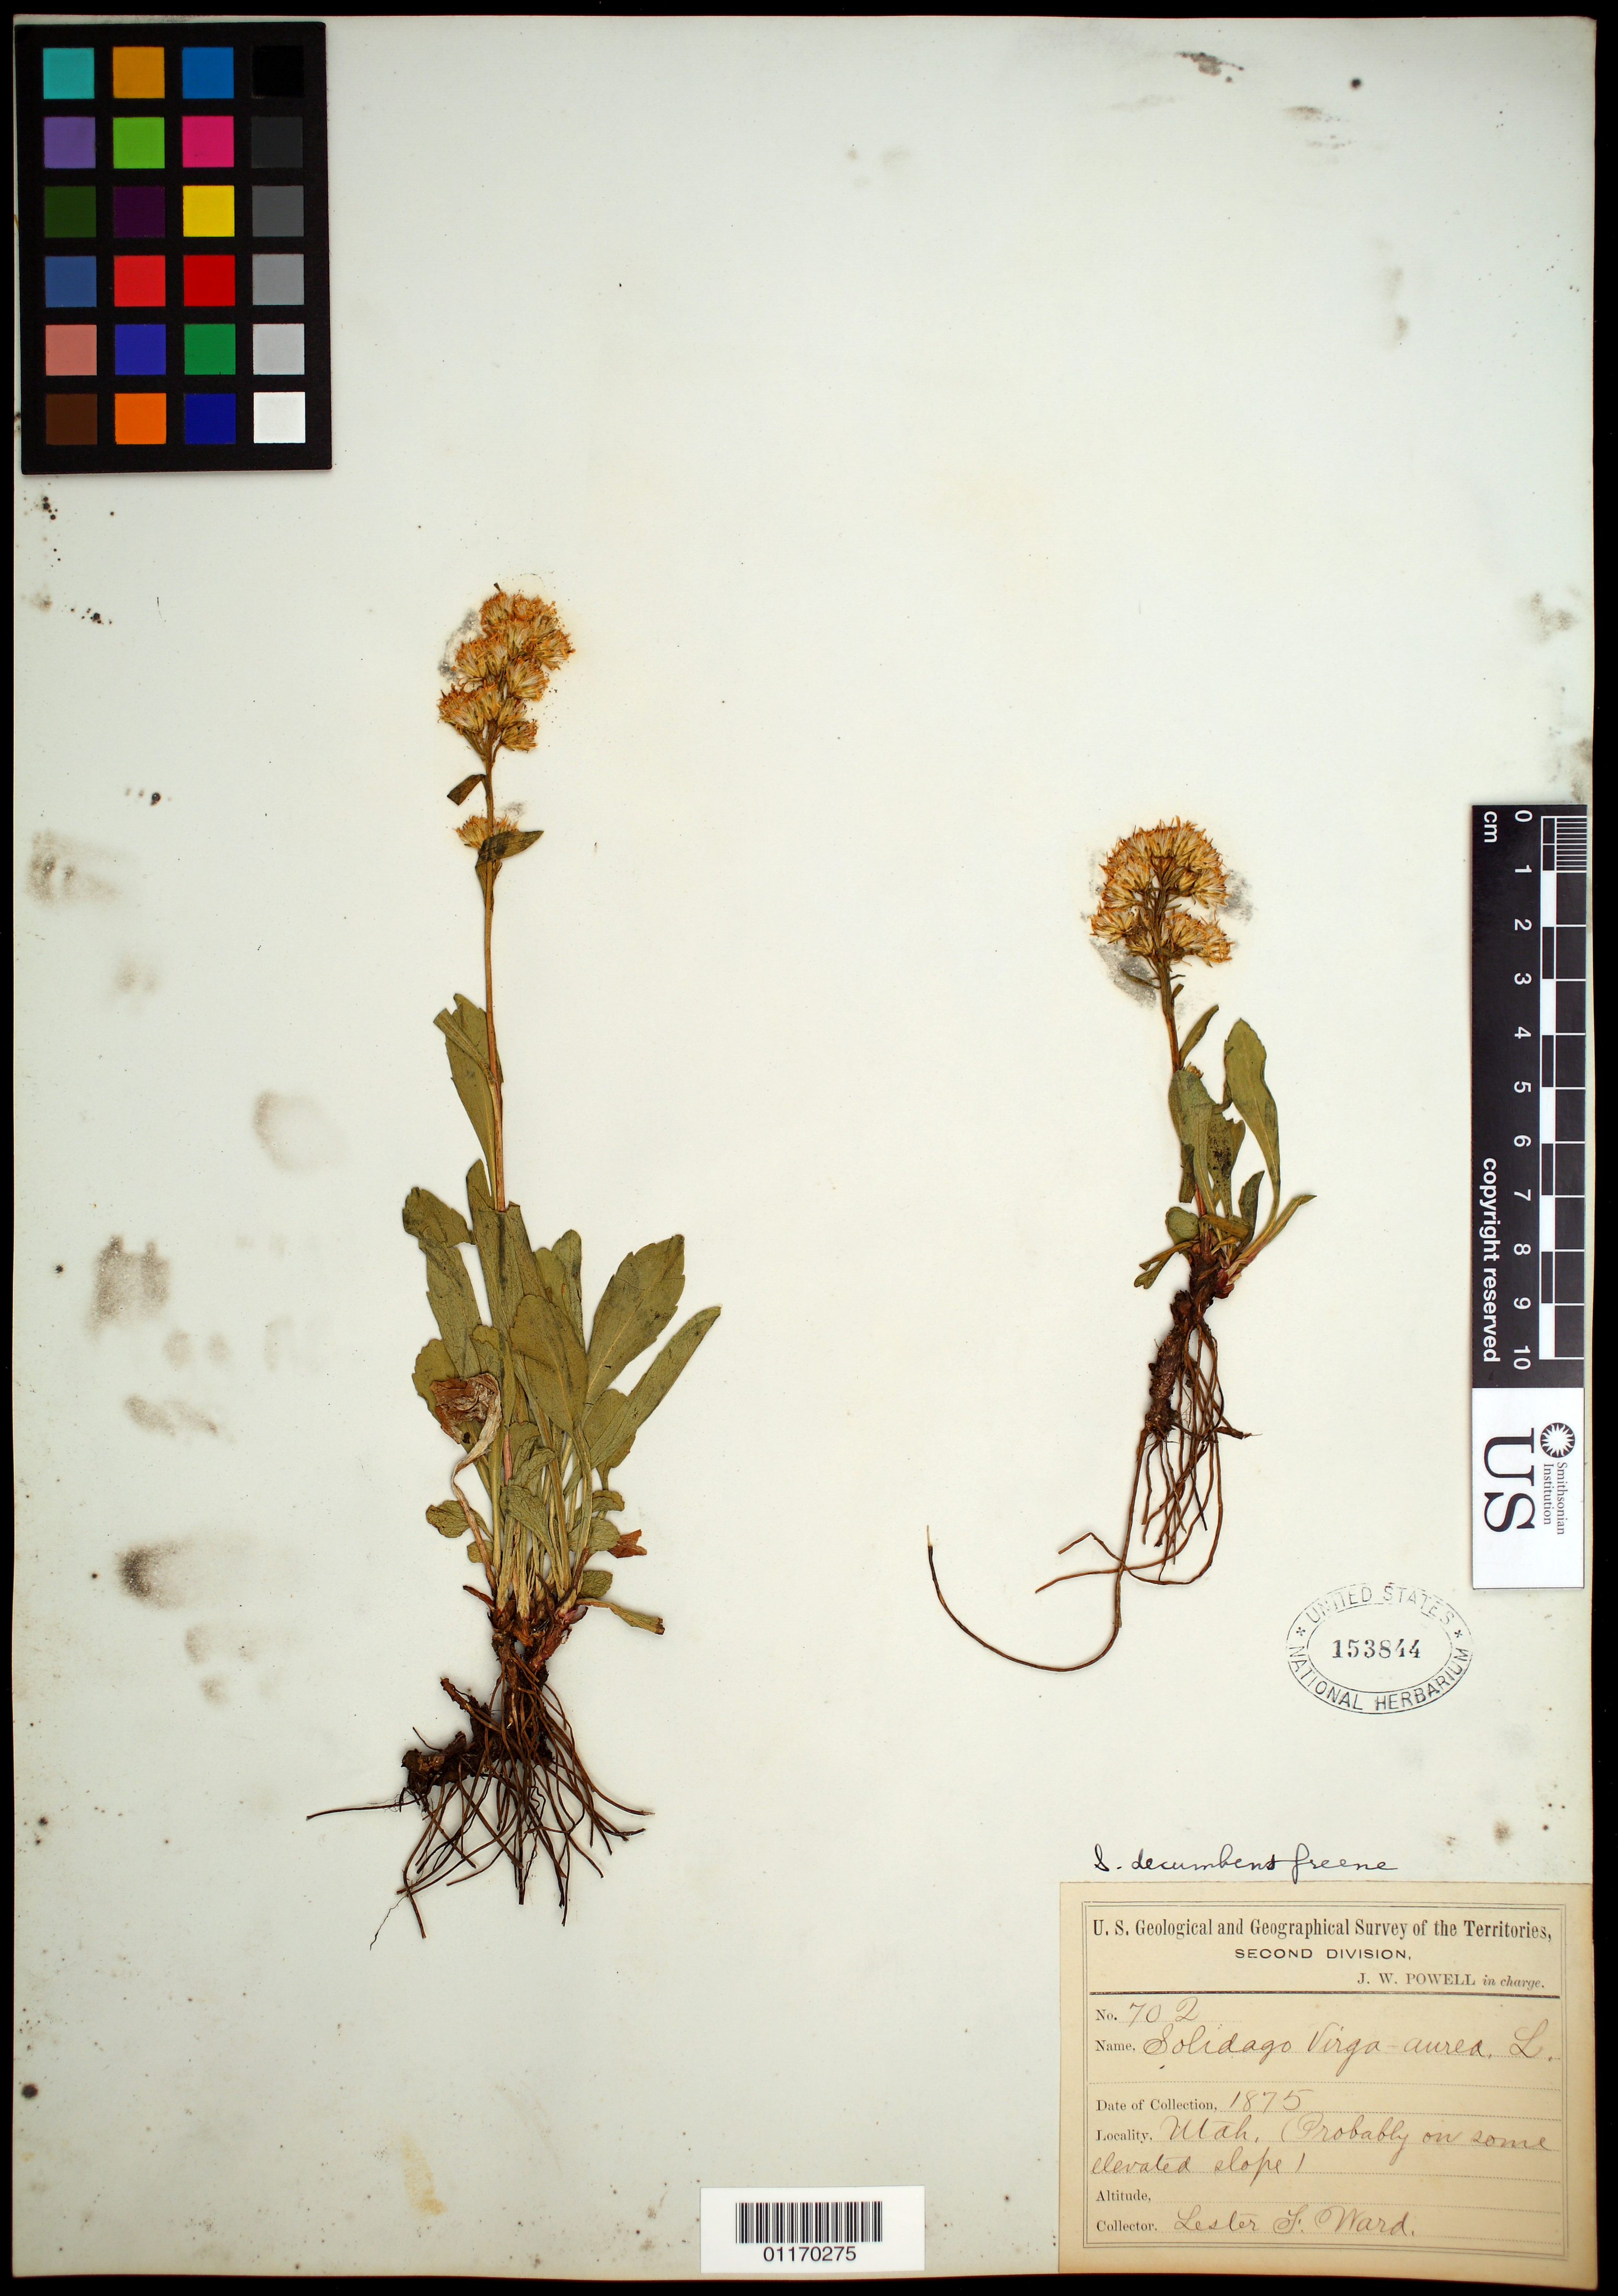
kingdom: Plantae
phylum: Tracheophyta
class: Magnoliopsida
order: Asterales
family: Asteraceae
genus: Solidago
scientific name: Solidago decumbens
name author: Greene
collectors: L. F. Ward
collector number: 702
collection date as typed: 1875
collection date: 1875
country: United States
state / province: Utah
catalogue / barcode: US 153844